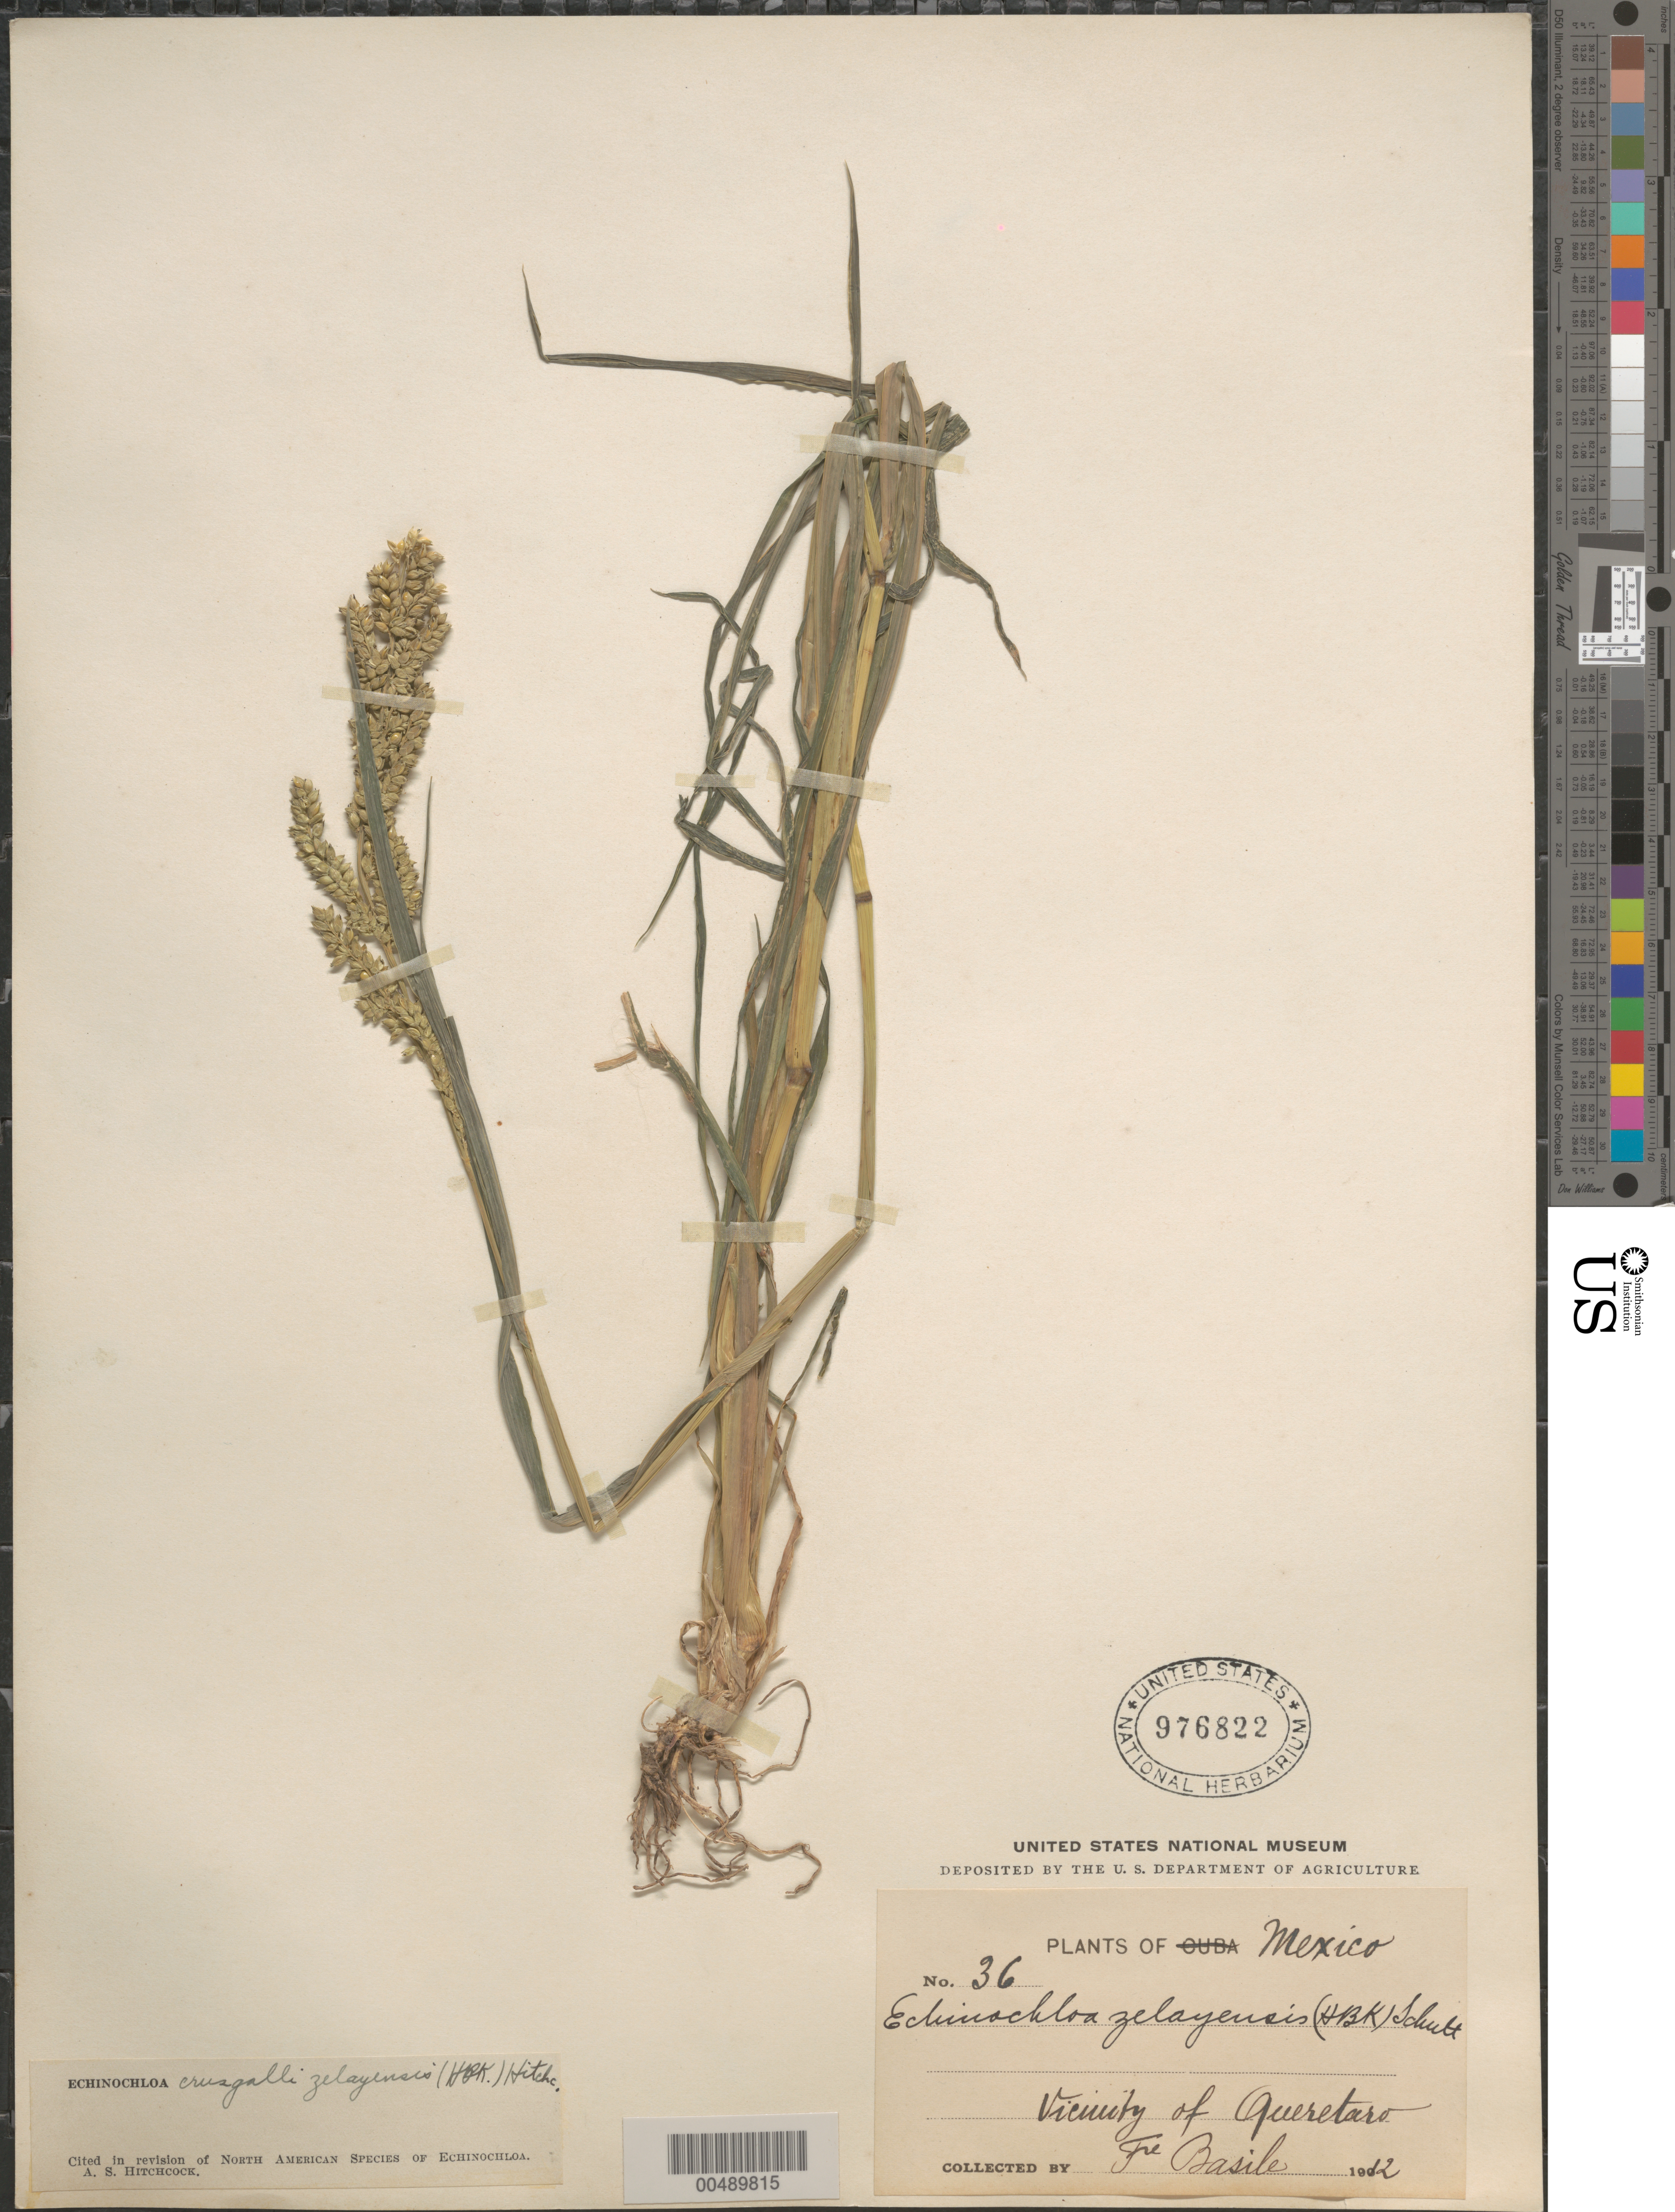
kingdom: Plantae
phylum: Tracheophyta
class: Liliopsida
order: Poales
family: Poaceae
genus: Echinochloa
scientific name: Echinochloa crus-galli var. zelayensis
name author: (Kunth) Hitchc.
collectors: Bro. Basile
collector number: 36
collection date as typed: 1912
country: Mexico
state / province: Querétaro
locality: Vicinity of Querétaro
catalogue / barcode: US 976822